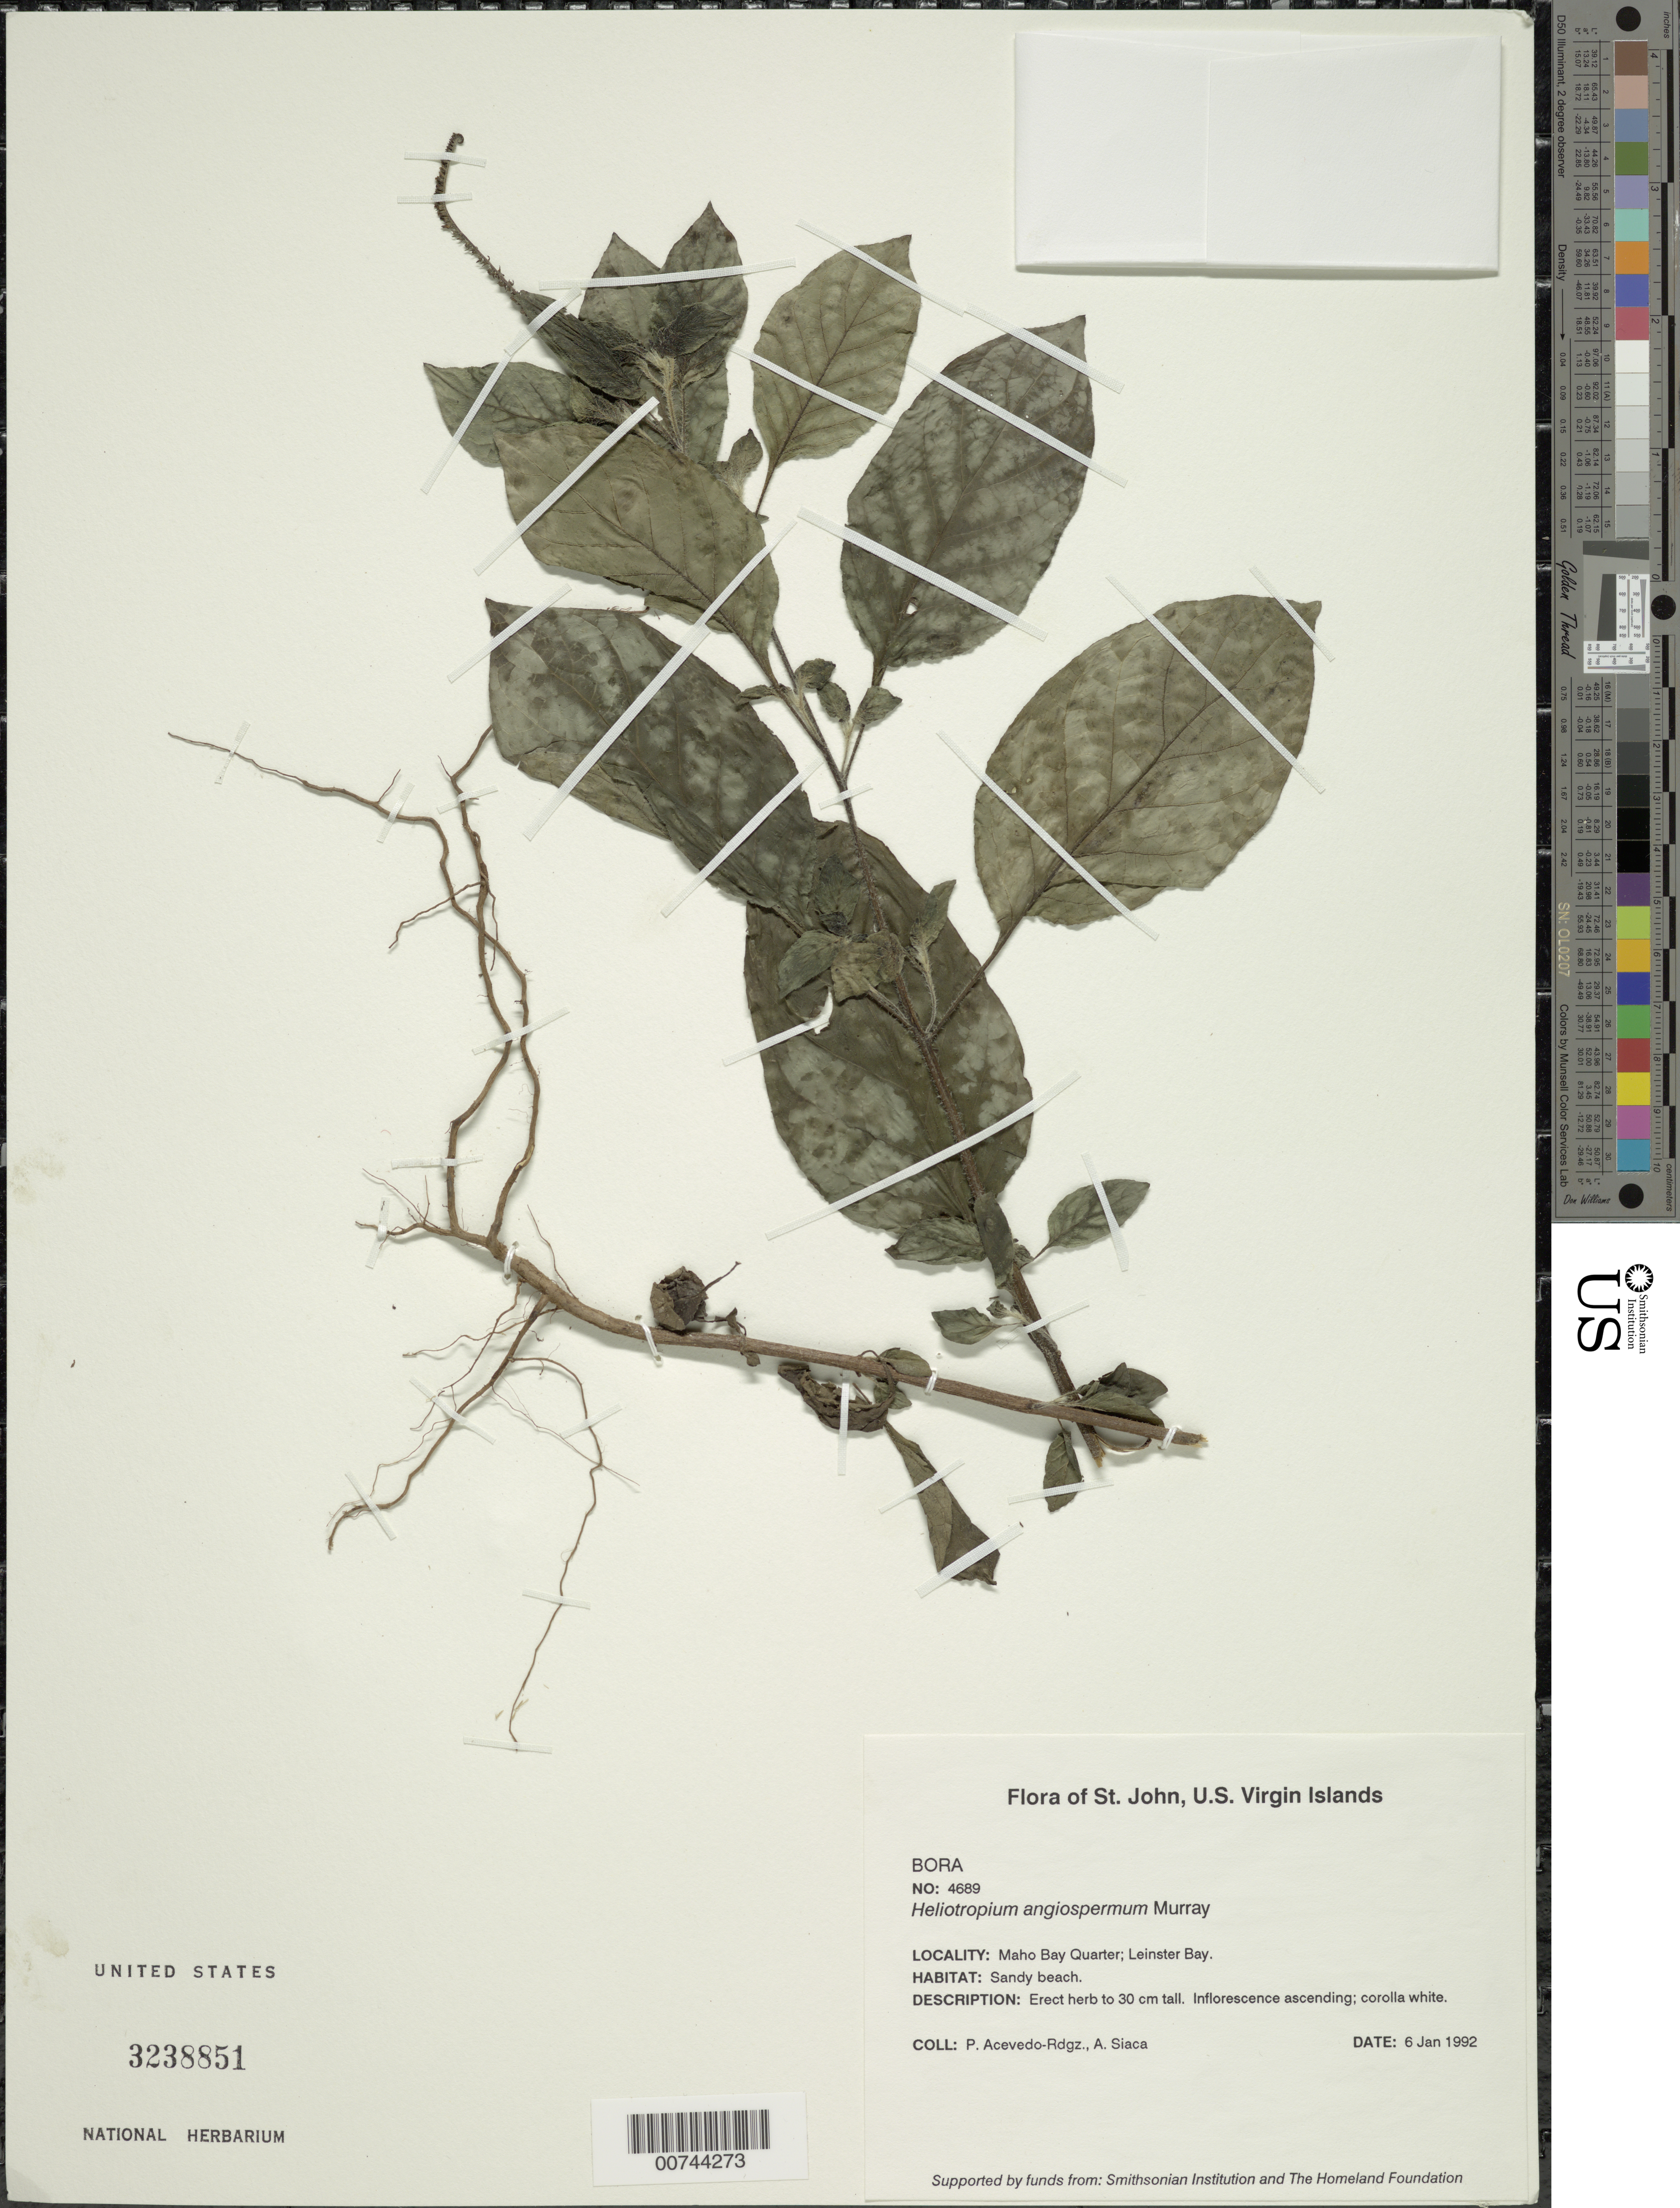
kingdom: Plantae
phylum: Tracheophyta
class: Magnoliopsida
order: Boraginales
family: Heliotropiaceae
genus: Heliotropium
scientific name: Heliotropium angiospermum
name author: Murray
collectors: P. Acevedo-Rodr. & A. Siaca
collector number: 4689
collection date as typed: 06 Jan 1992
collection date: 1992-01-06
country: U.S. Virgin Islands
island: St. John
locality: Maho Bay Quarter; Leinster Bay.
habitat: Sandy beach.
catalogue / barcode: US 3238851